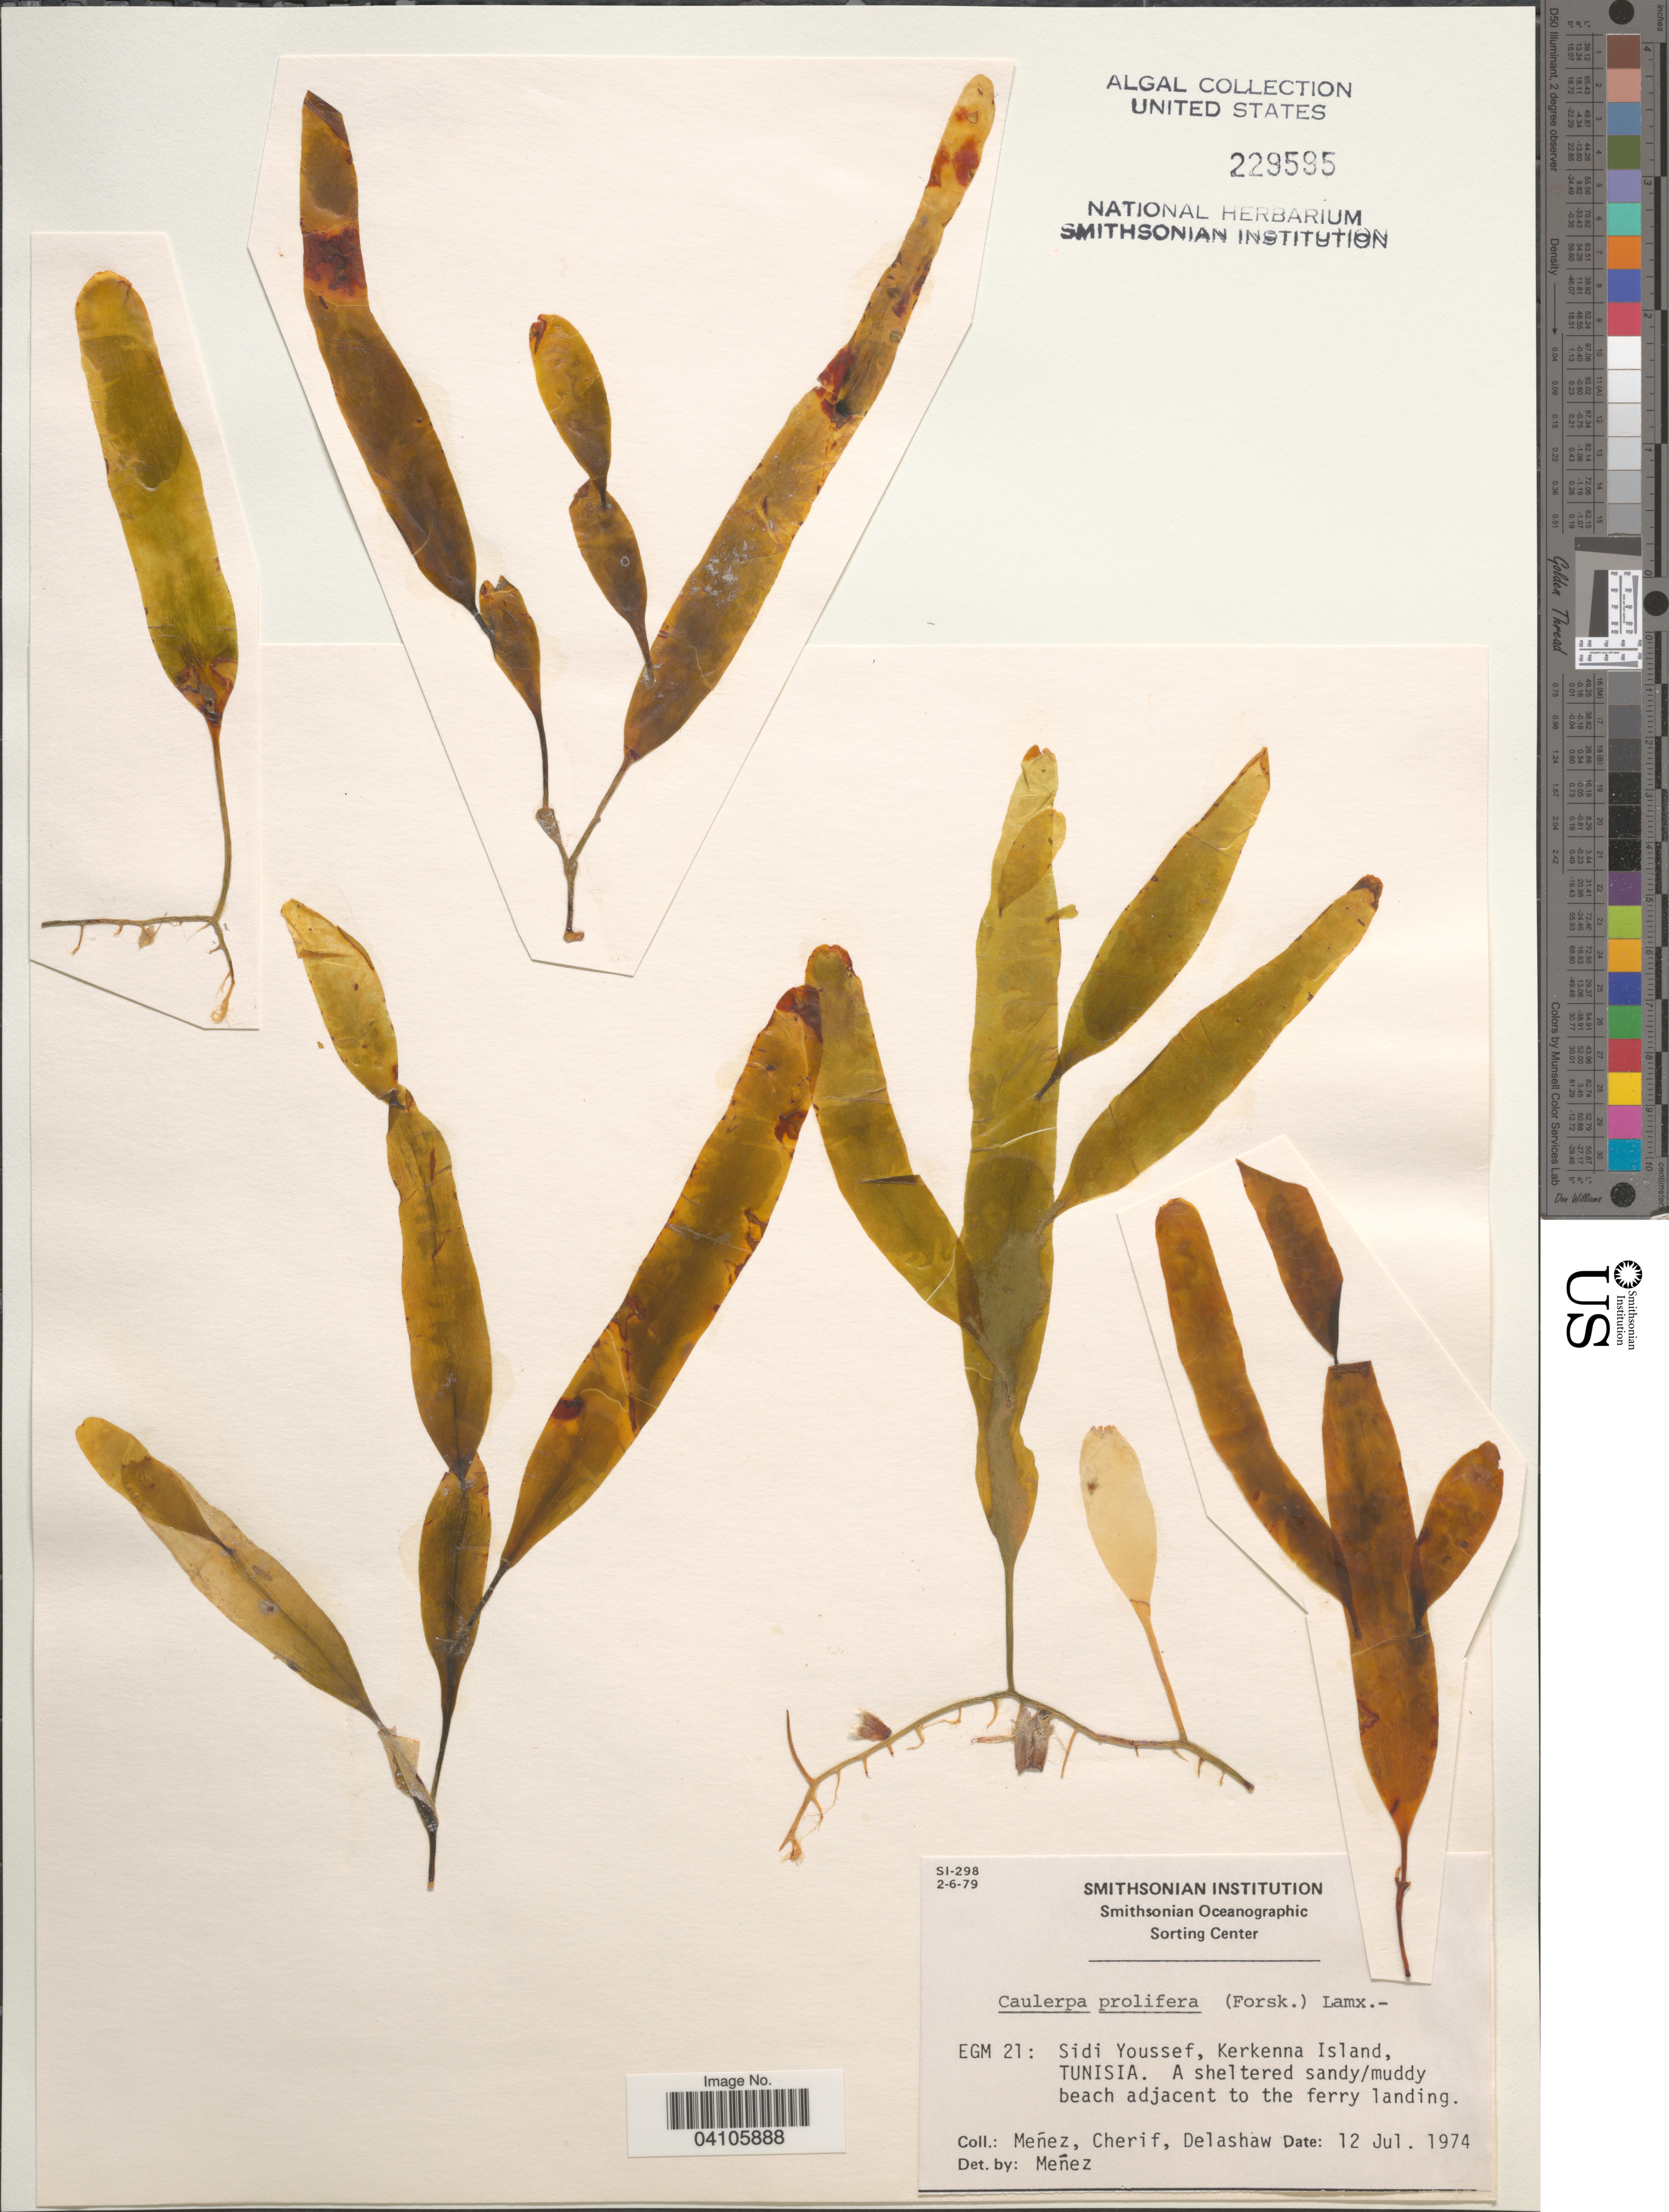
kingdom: Plantae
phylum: Chlorophyta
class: Ulvophyceae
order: Bryopsidales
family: Caulerpaceae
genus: Caulerpa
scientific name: Caulerpa prolifera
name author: (Forssk.) J.V.Lamouroux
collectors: Menez, -. Cherif & -. Delashaw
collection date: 1974-07-12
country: Tunisia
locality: EGM 21: Sidi Youssef, Kerkenna Island.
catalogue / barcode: US 229595